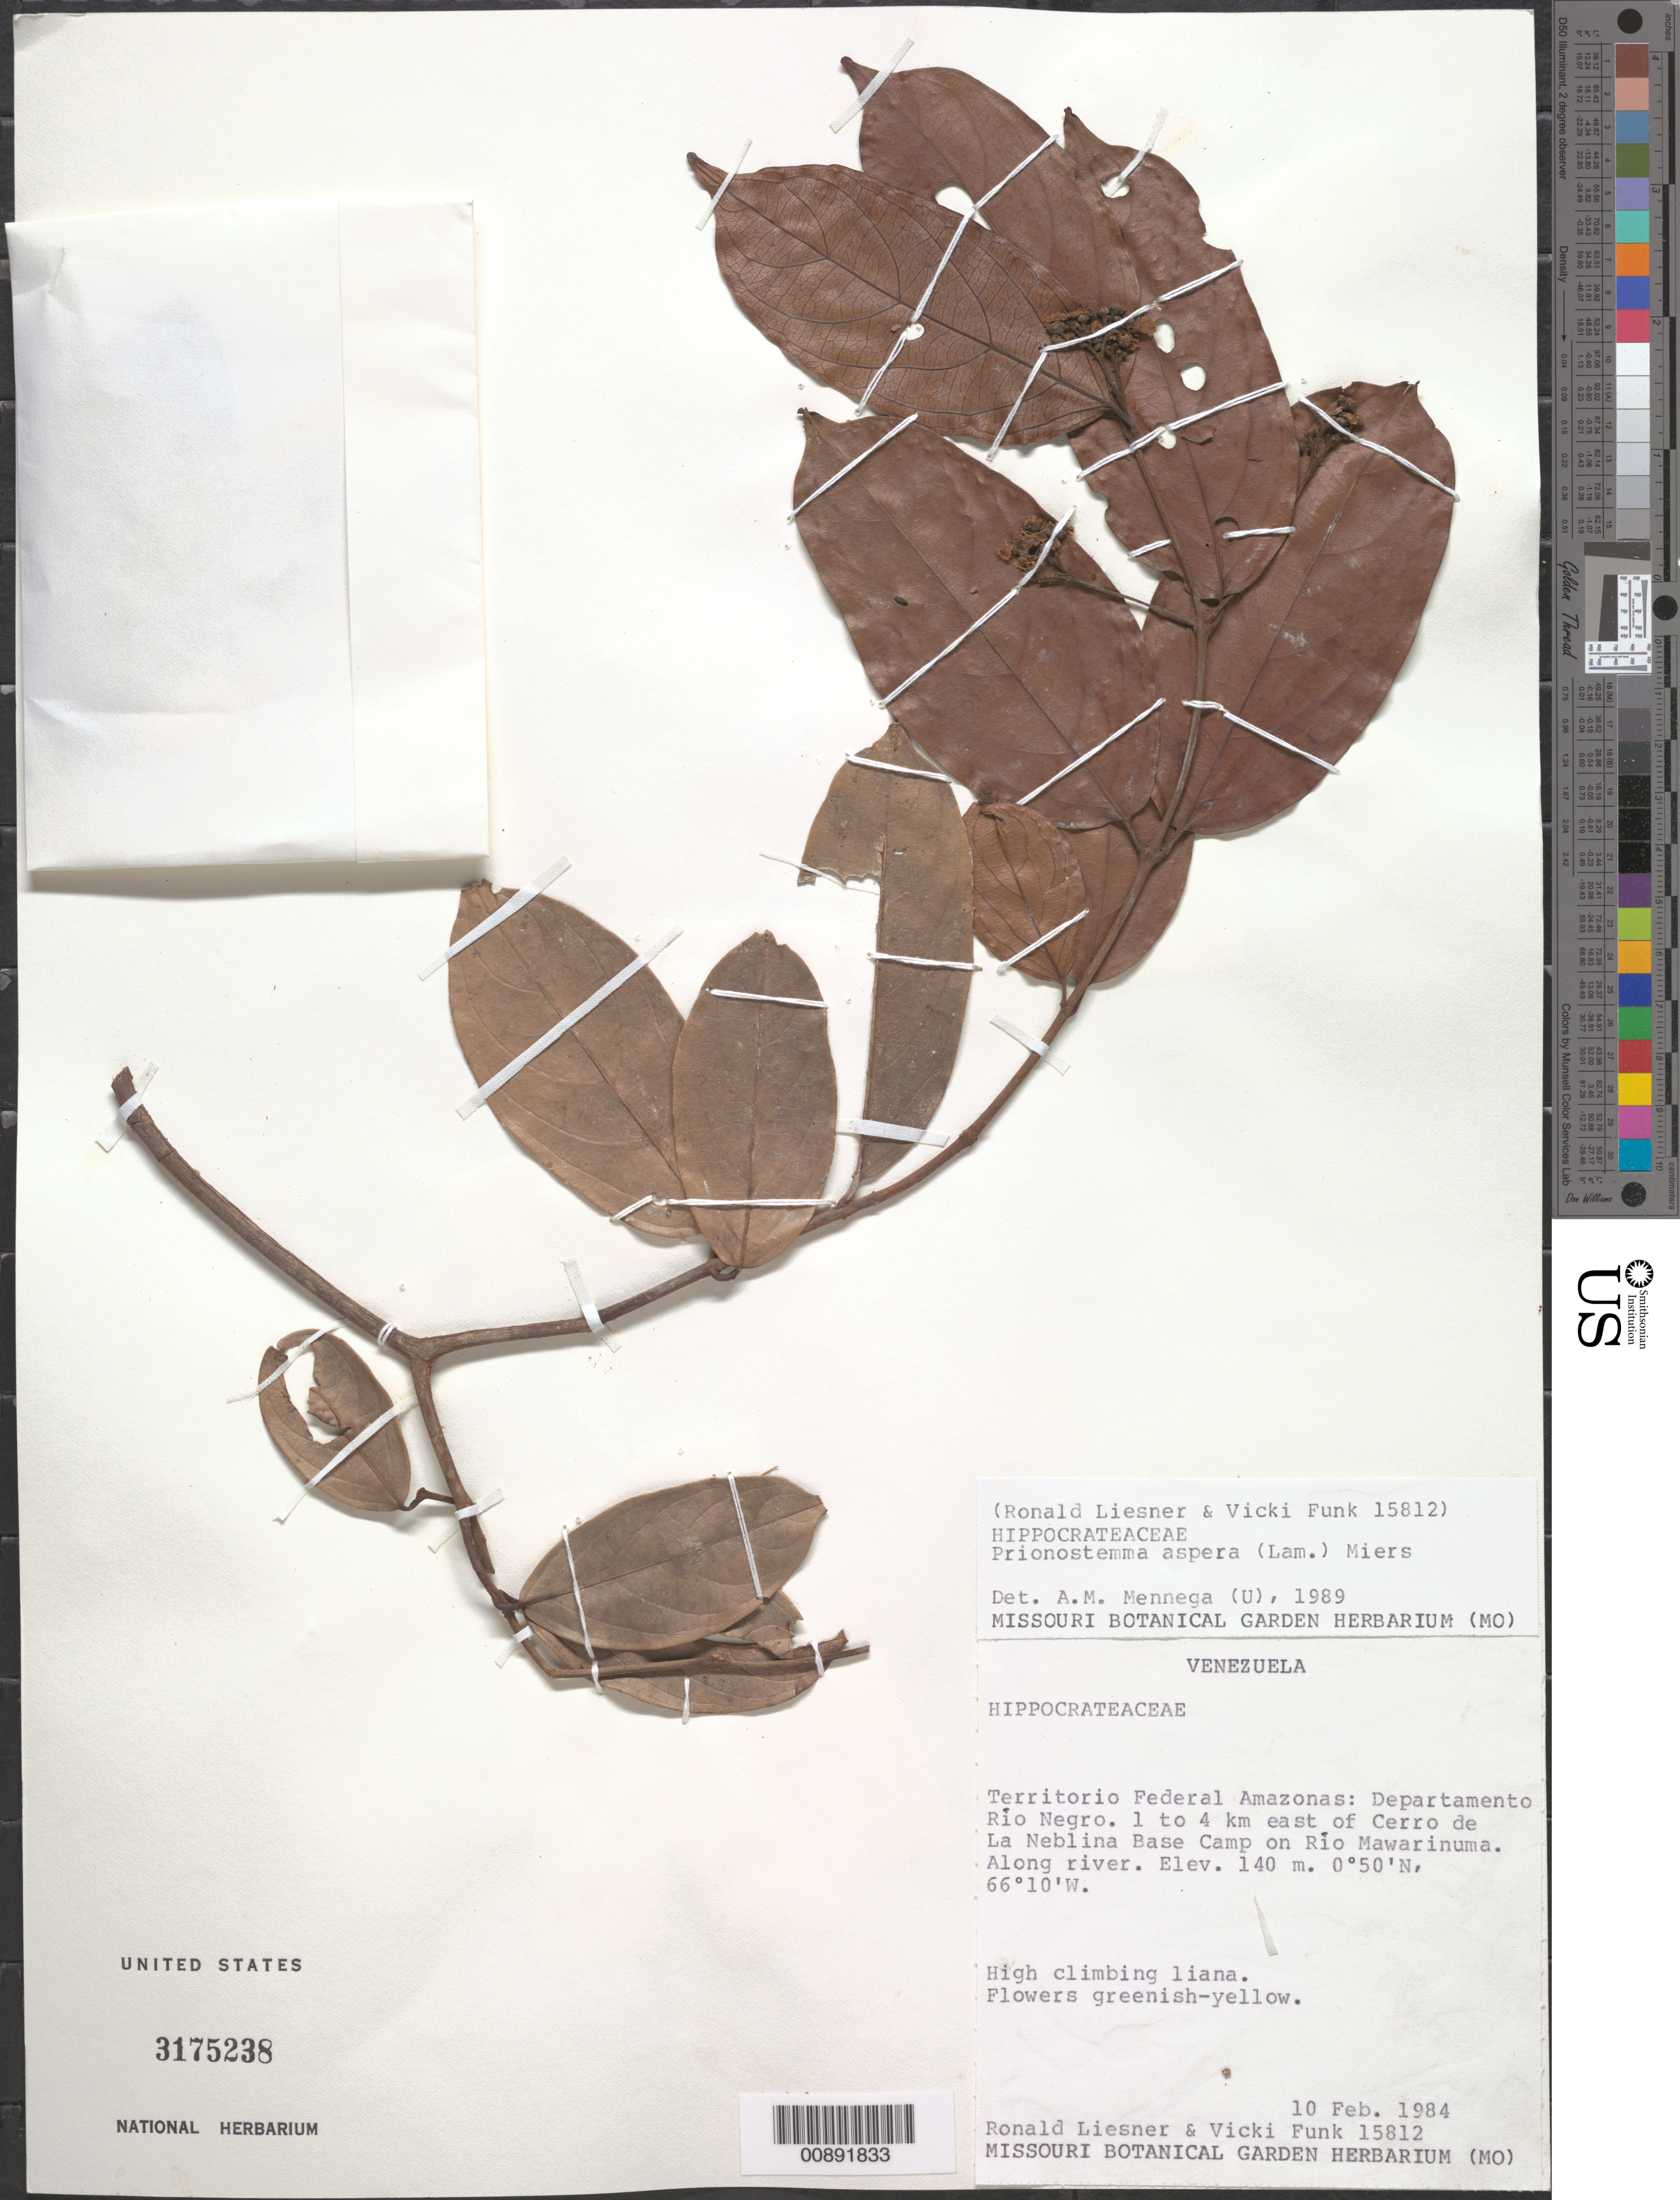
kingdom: Plantae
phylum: Tracheophyta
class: Magnoliopsida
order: Celastrales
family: Celastraceae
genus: Prionostemma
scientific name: Prionostemma aspera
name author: (Lam.) Miers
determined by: Mennega, A. M. W.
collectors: R. L. Liesner & V. Funk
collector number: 15812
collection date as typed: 10-Feb-84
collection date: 1984-02-10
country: Venezuela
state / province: Amazonas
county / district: Río Negro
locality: Río Mawarinuma, 1-4 km E of Cerro de La Neblina Base Camp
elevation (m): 140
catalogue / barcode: US 3175238